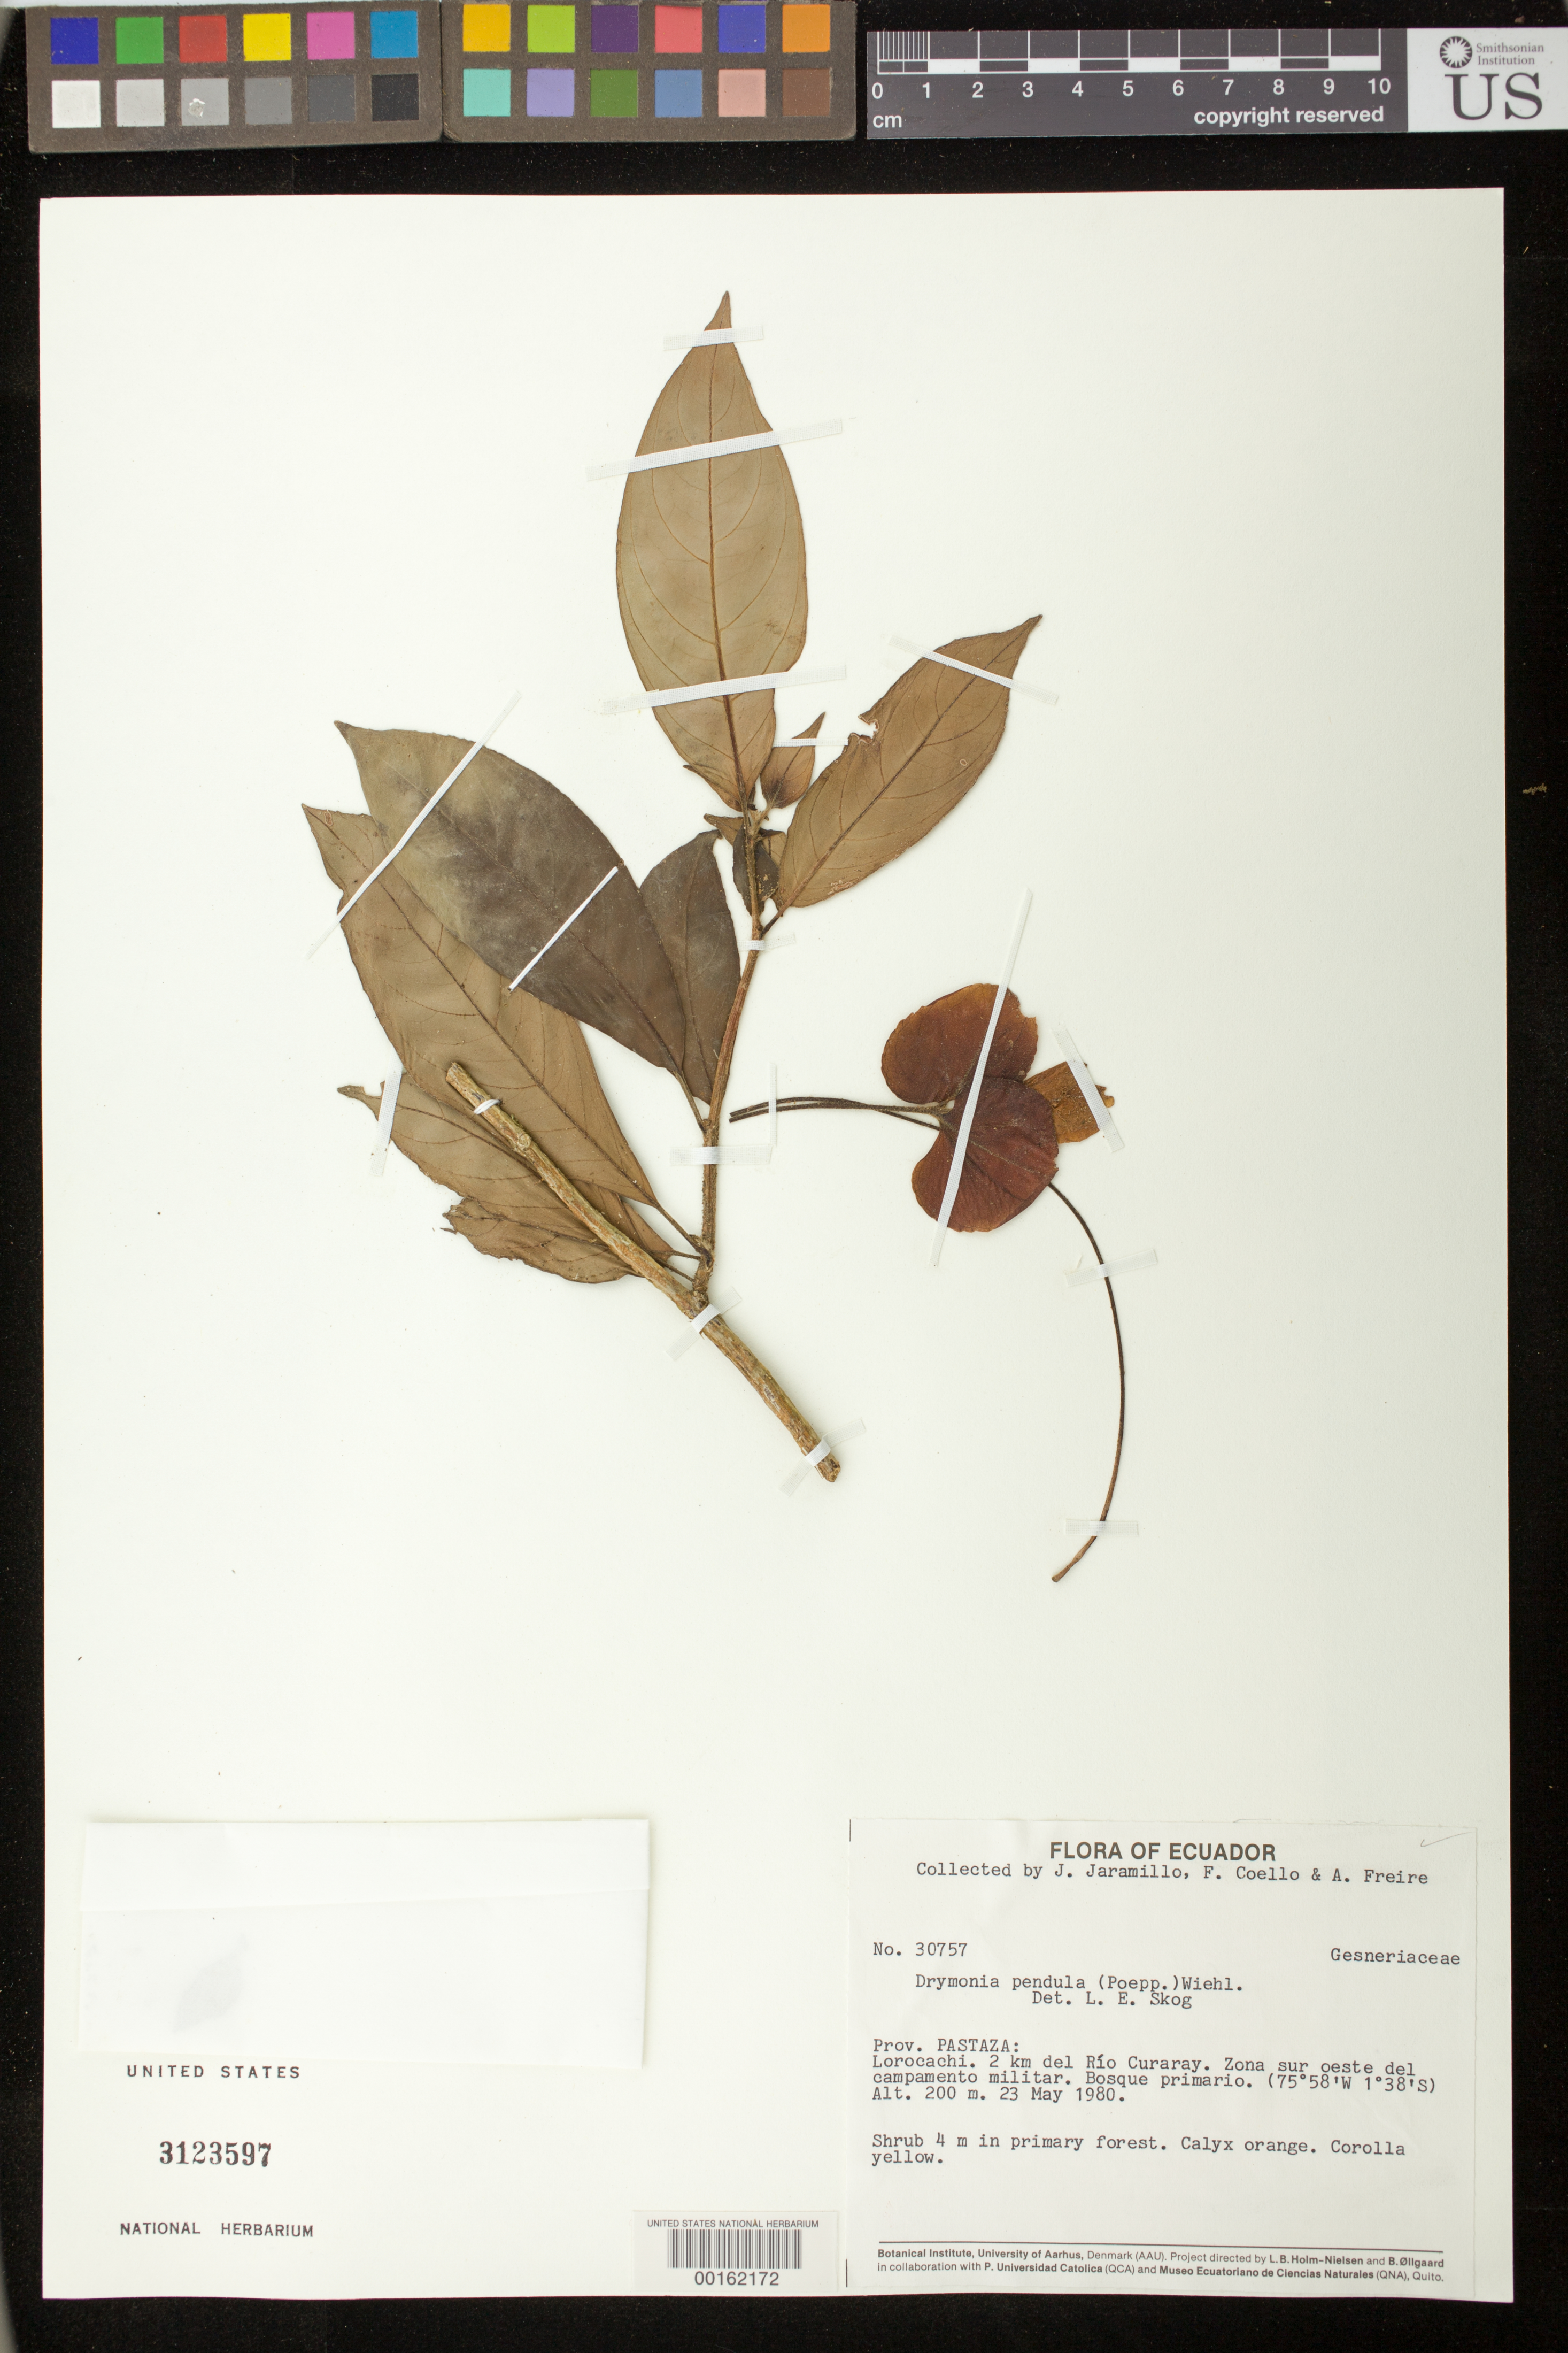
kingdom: Plantae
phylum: Tracheophyta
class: Magnoliopsida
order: Lamiales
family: Gesneriaceae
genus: Drymonia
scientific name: Drymonia pendula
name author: (Poepp.) Wiehler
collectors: J. L. Jaramillo & et al.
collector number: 30757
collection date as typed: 23 May 1980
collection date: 1980-05-23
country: Ecuador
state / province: Pastaza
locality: Lorocachi, 2 km from Rio Curaray, zone SW of military camp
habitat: Primary forest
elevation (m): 200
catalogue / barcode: US 3123597